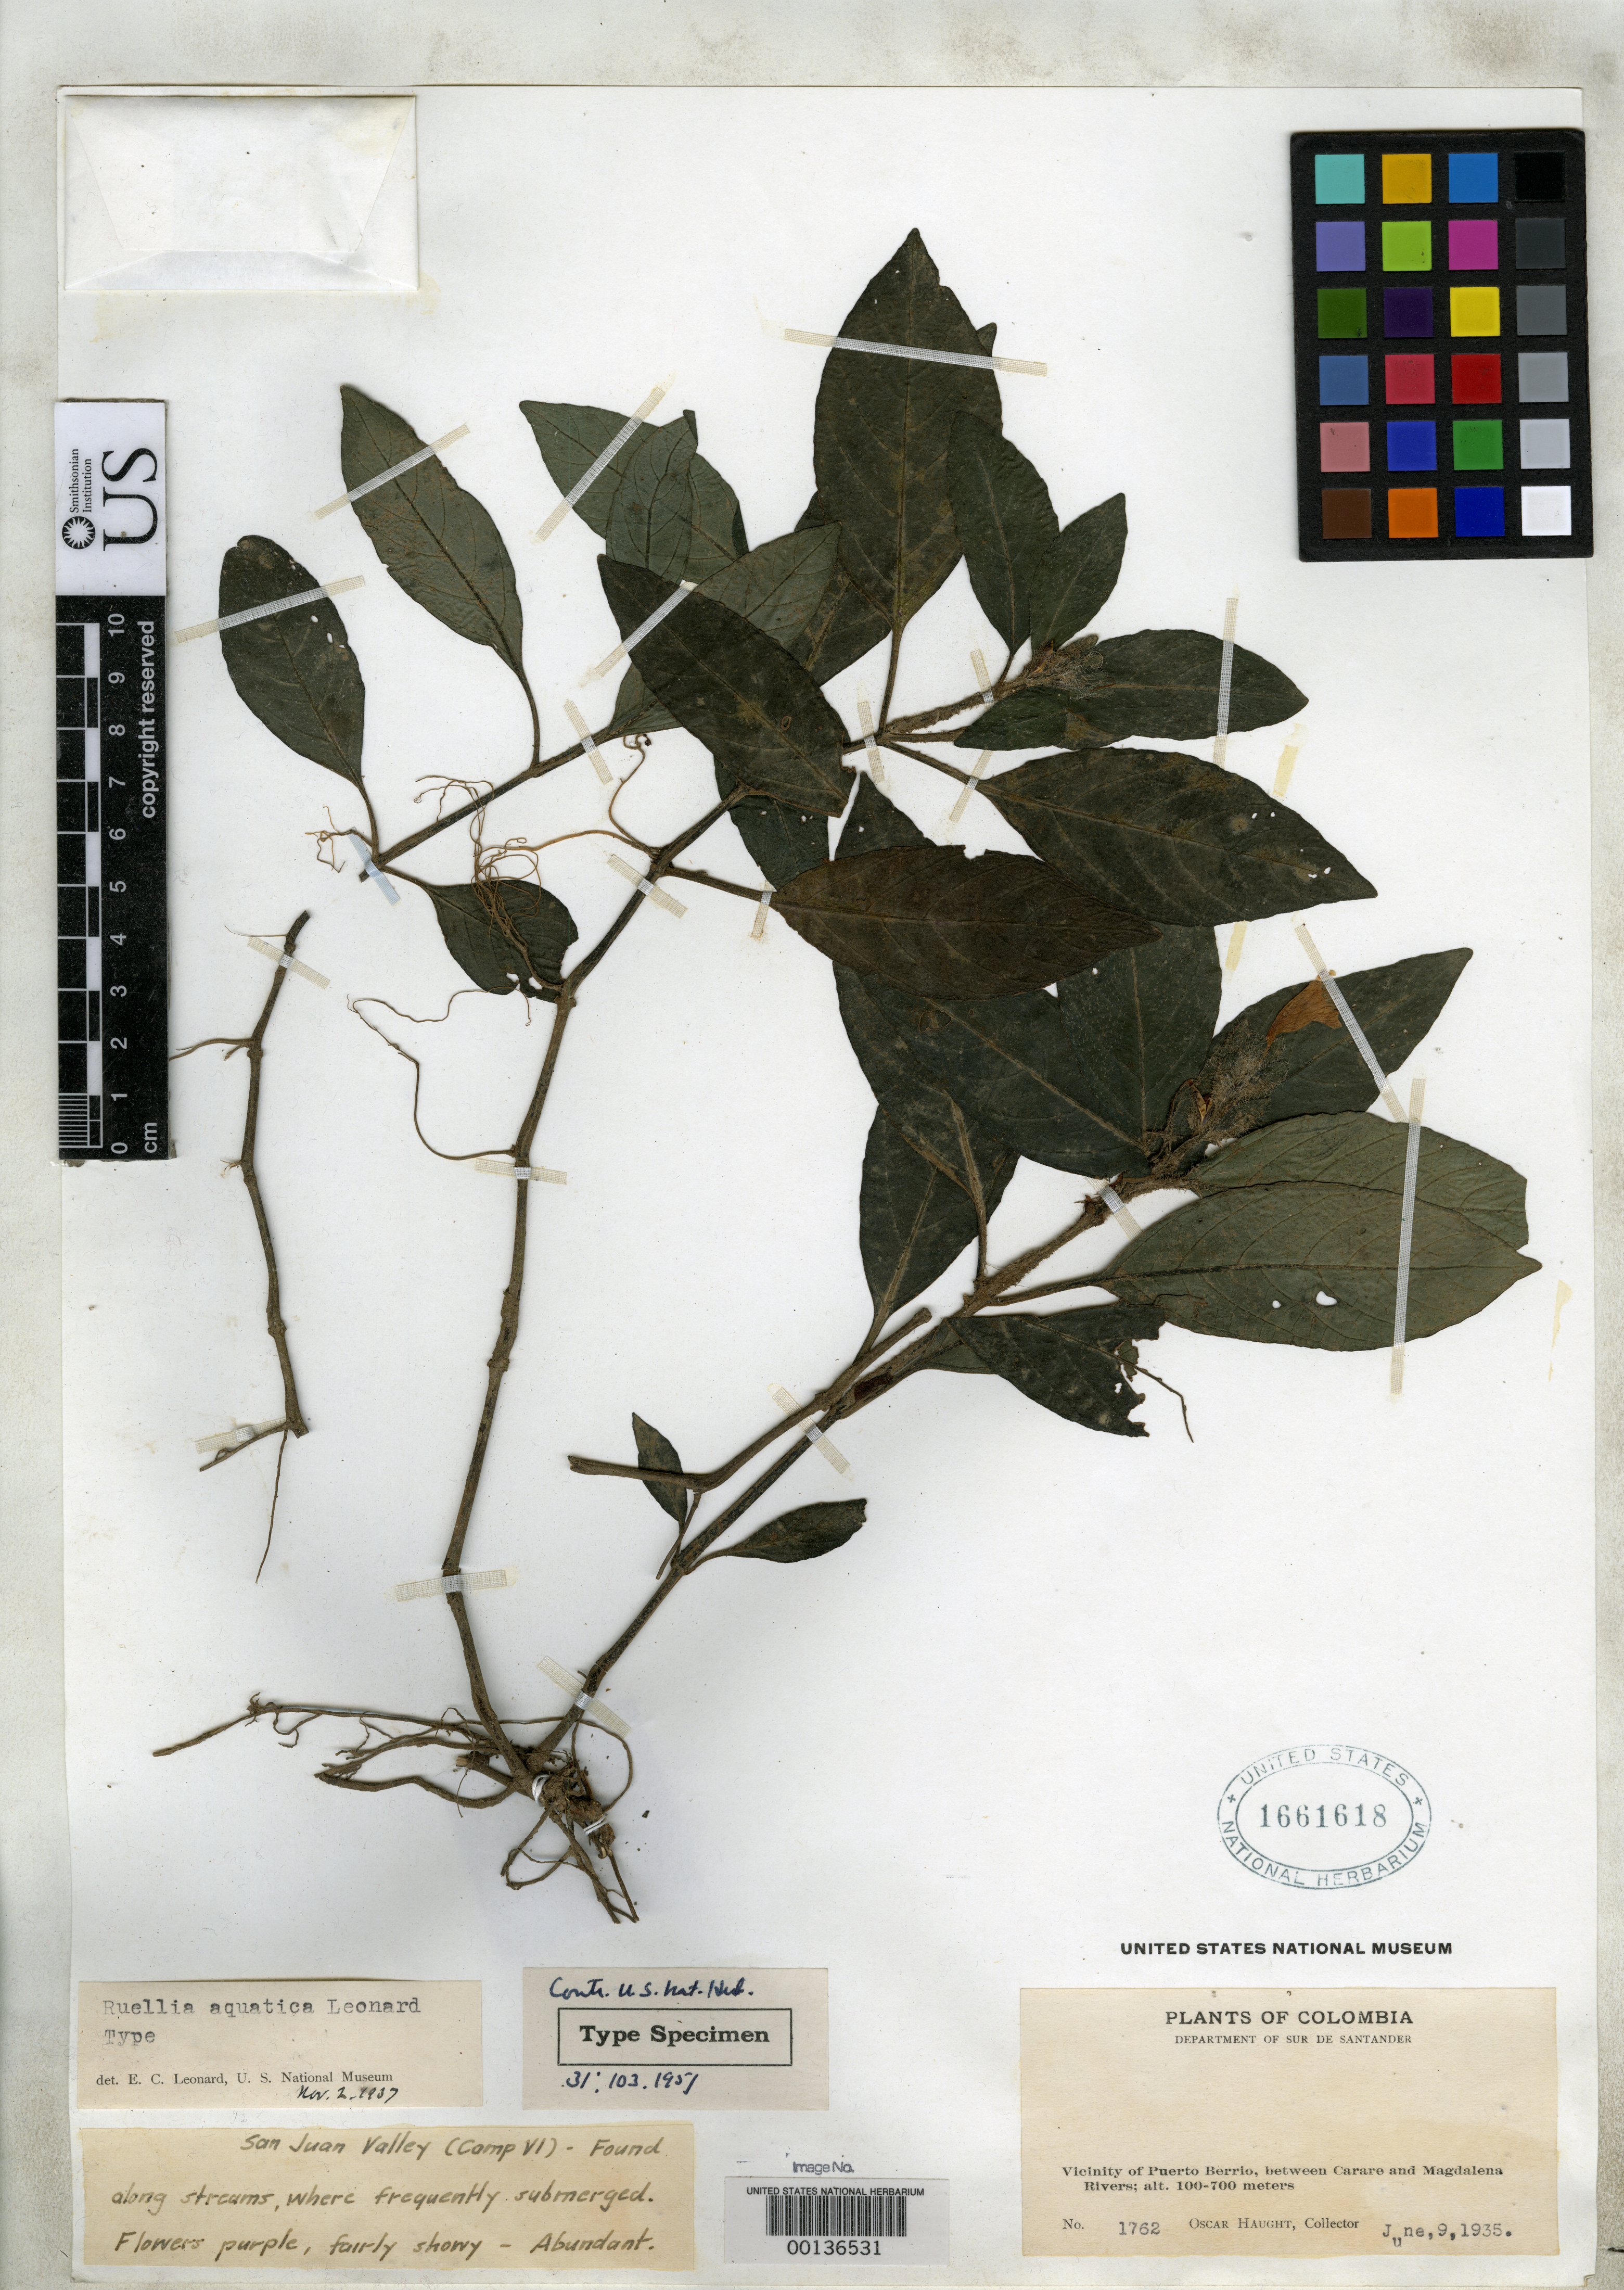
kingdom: Plantae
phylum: Tracheophyta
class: Magnoliopsida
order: Lamiales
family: Acanthaceae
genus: Ruellia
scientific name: Ruellia aquatica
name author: Leonard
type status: Holotype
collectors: O. L. Haught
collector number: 1762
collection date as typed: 09 Jun 1935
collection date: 1935-06-09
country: Colombia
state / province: Santander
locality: San Juan Valley, Camp Vi.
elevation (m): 100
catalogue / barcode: US 1661618